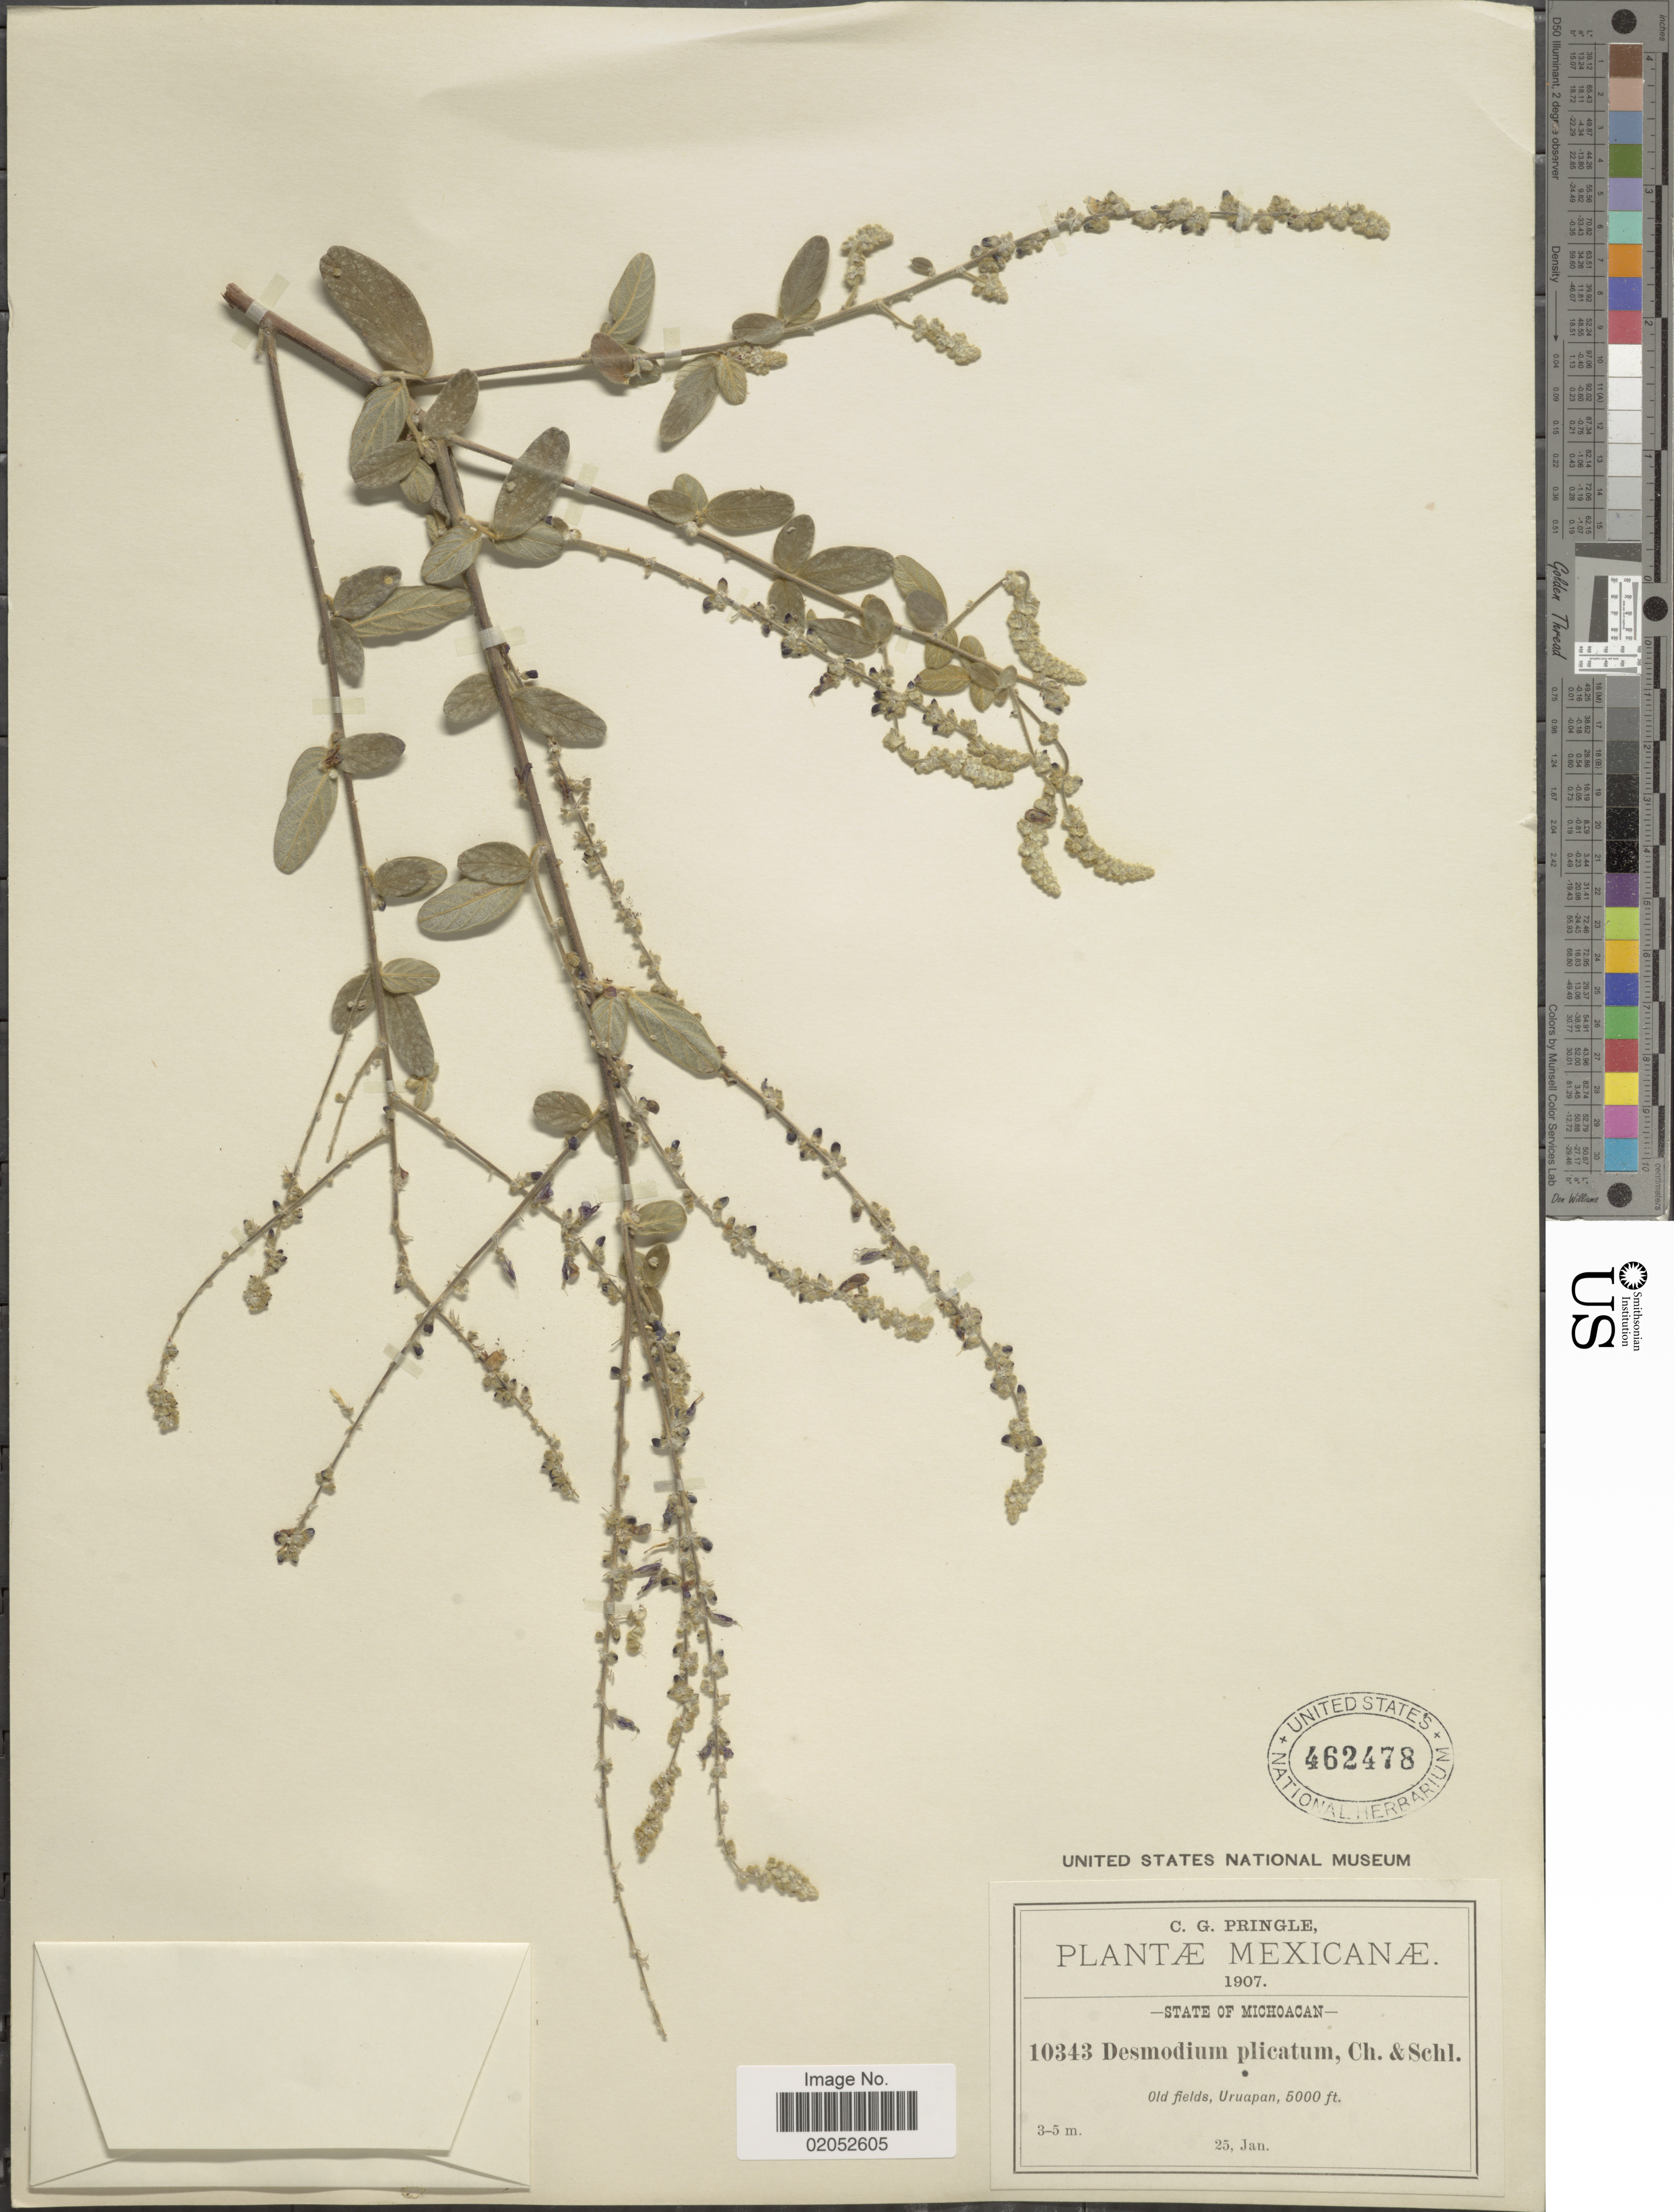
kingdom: Plantae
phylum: Tracheophyta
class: Magnoliopsida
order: Fabales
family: Fabaceae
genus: Desmodium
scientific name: Desmodium plicatum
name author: Schltdl. & Cham.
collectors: C. G. Pringle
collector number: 10343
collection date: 1907-01-25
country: Mexico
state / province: Michoacán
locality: State of Michoacan, Old fields, Uruapan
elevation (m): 1524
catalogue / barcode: US 462478